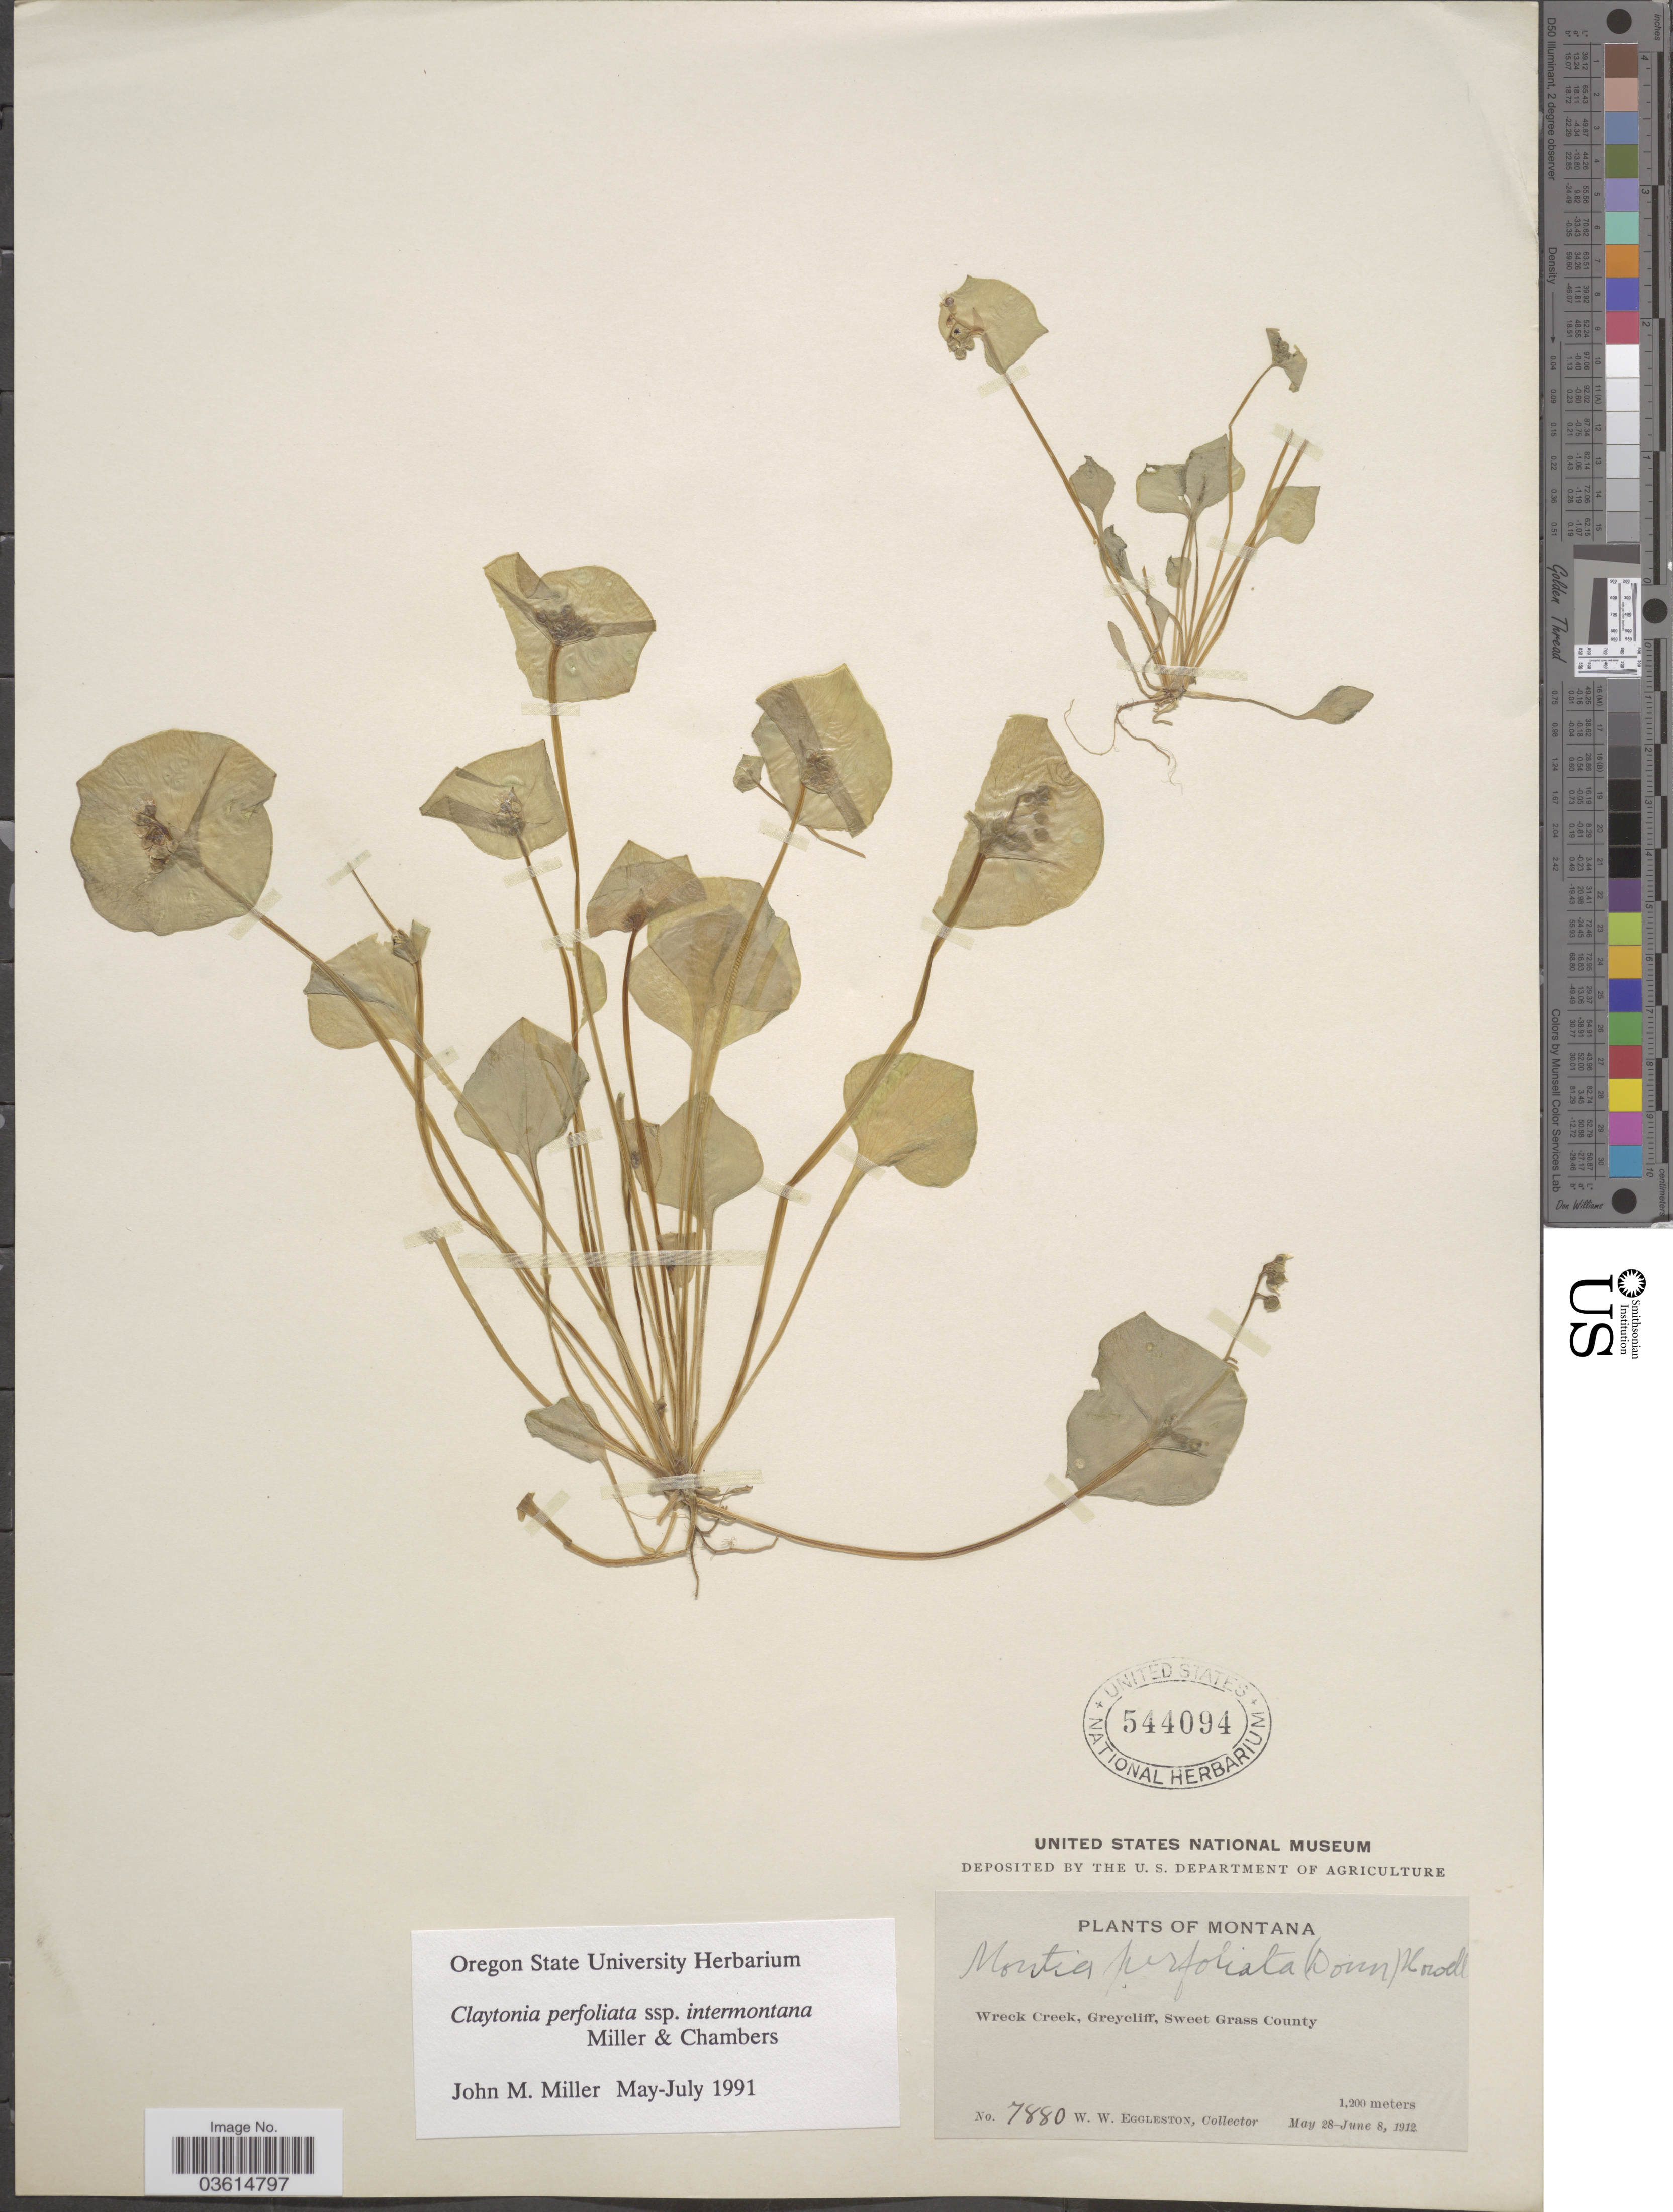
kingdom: Plantae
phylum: Tracheophyta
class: Magnoliopsida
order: Caryophyllales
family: Montiaceae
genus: Claytonia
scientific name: Claytonia perfoliata subsp. intermontana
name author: Mill. & Chambers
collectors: W. W. Eggleston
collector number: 7880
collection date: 1912-05-28/1912-06-08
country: United States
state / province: Montana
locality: Wreck Creek, Greycliff, Sweet Grass County.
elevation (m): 1200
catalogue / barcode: US 544094